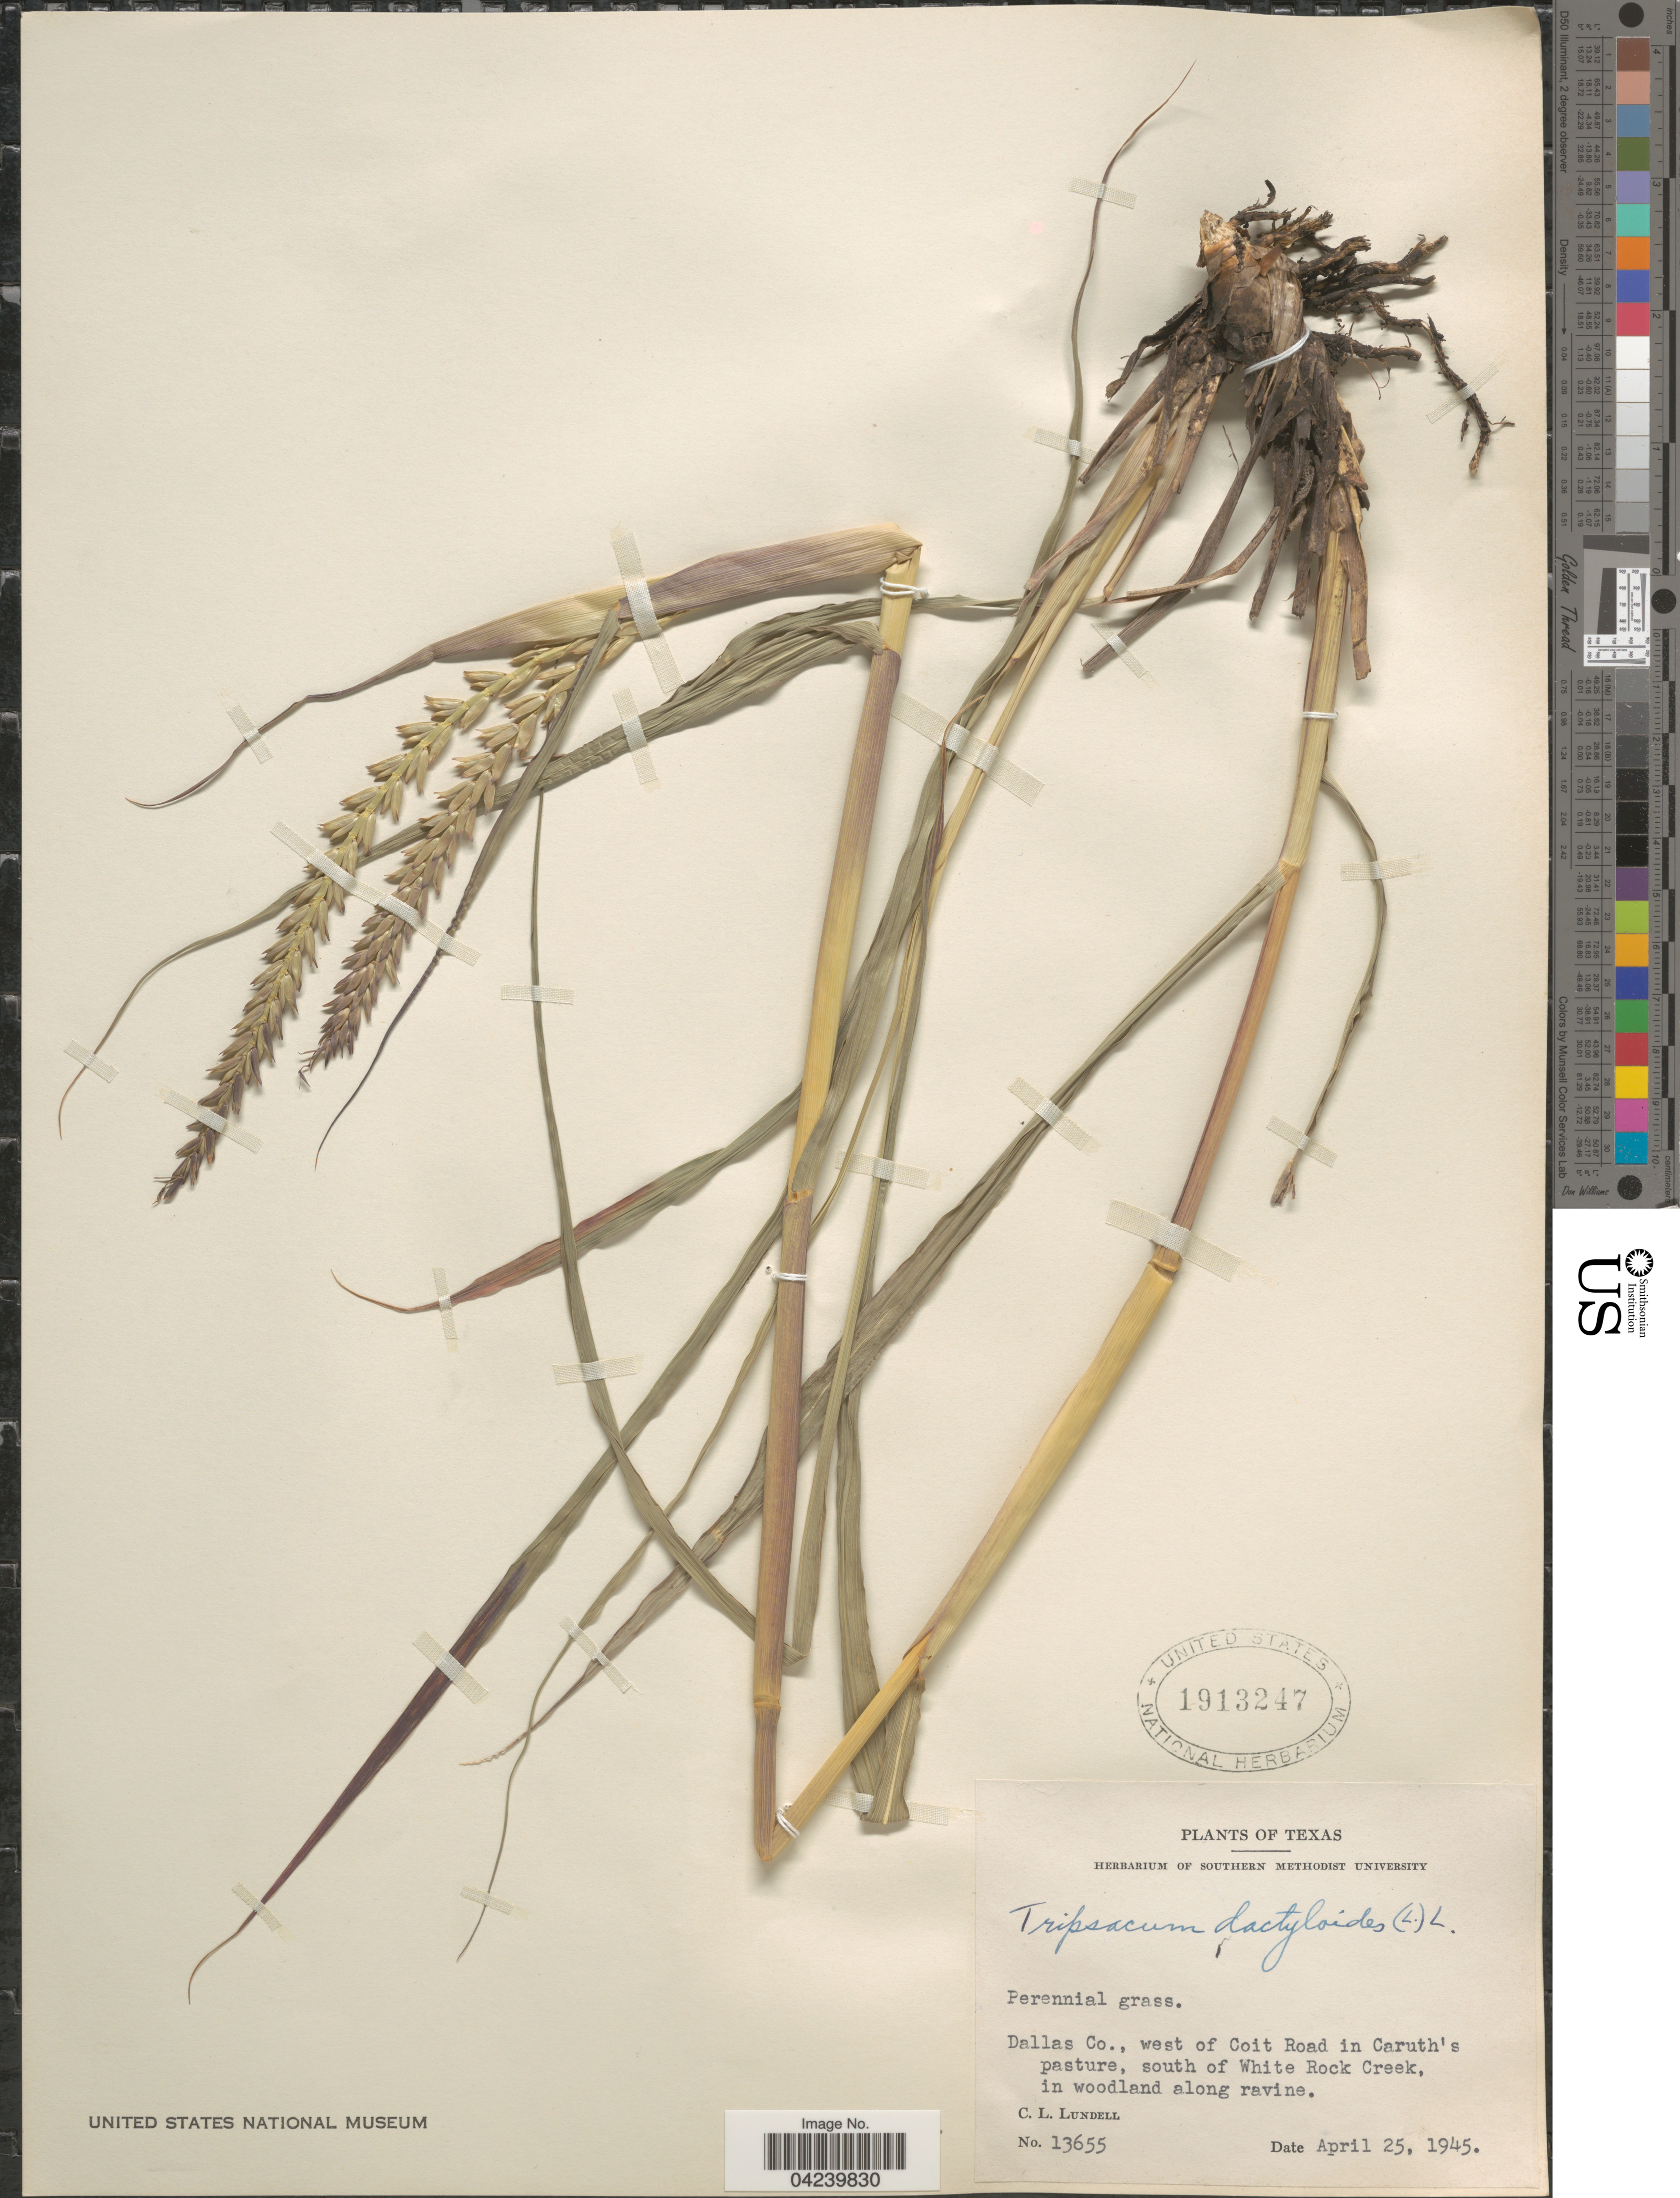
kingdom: Plantae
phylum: Tracheophyta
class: Liliopsida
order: Poales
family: Poaceae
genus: Tripsacum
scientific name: Tripsacum dactyloides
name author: (L.) L.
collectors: C. L. Lundell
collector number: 13655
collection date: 1945-04-25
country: United States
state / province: Texas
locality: Dallas Co., west of Coit Road in Caruth's pasture, south of White Rock Creek, in woodland along ravine.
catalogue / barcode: US 1913247